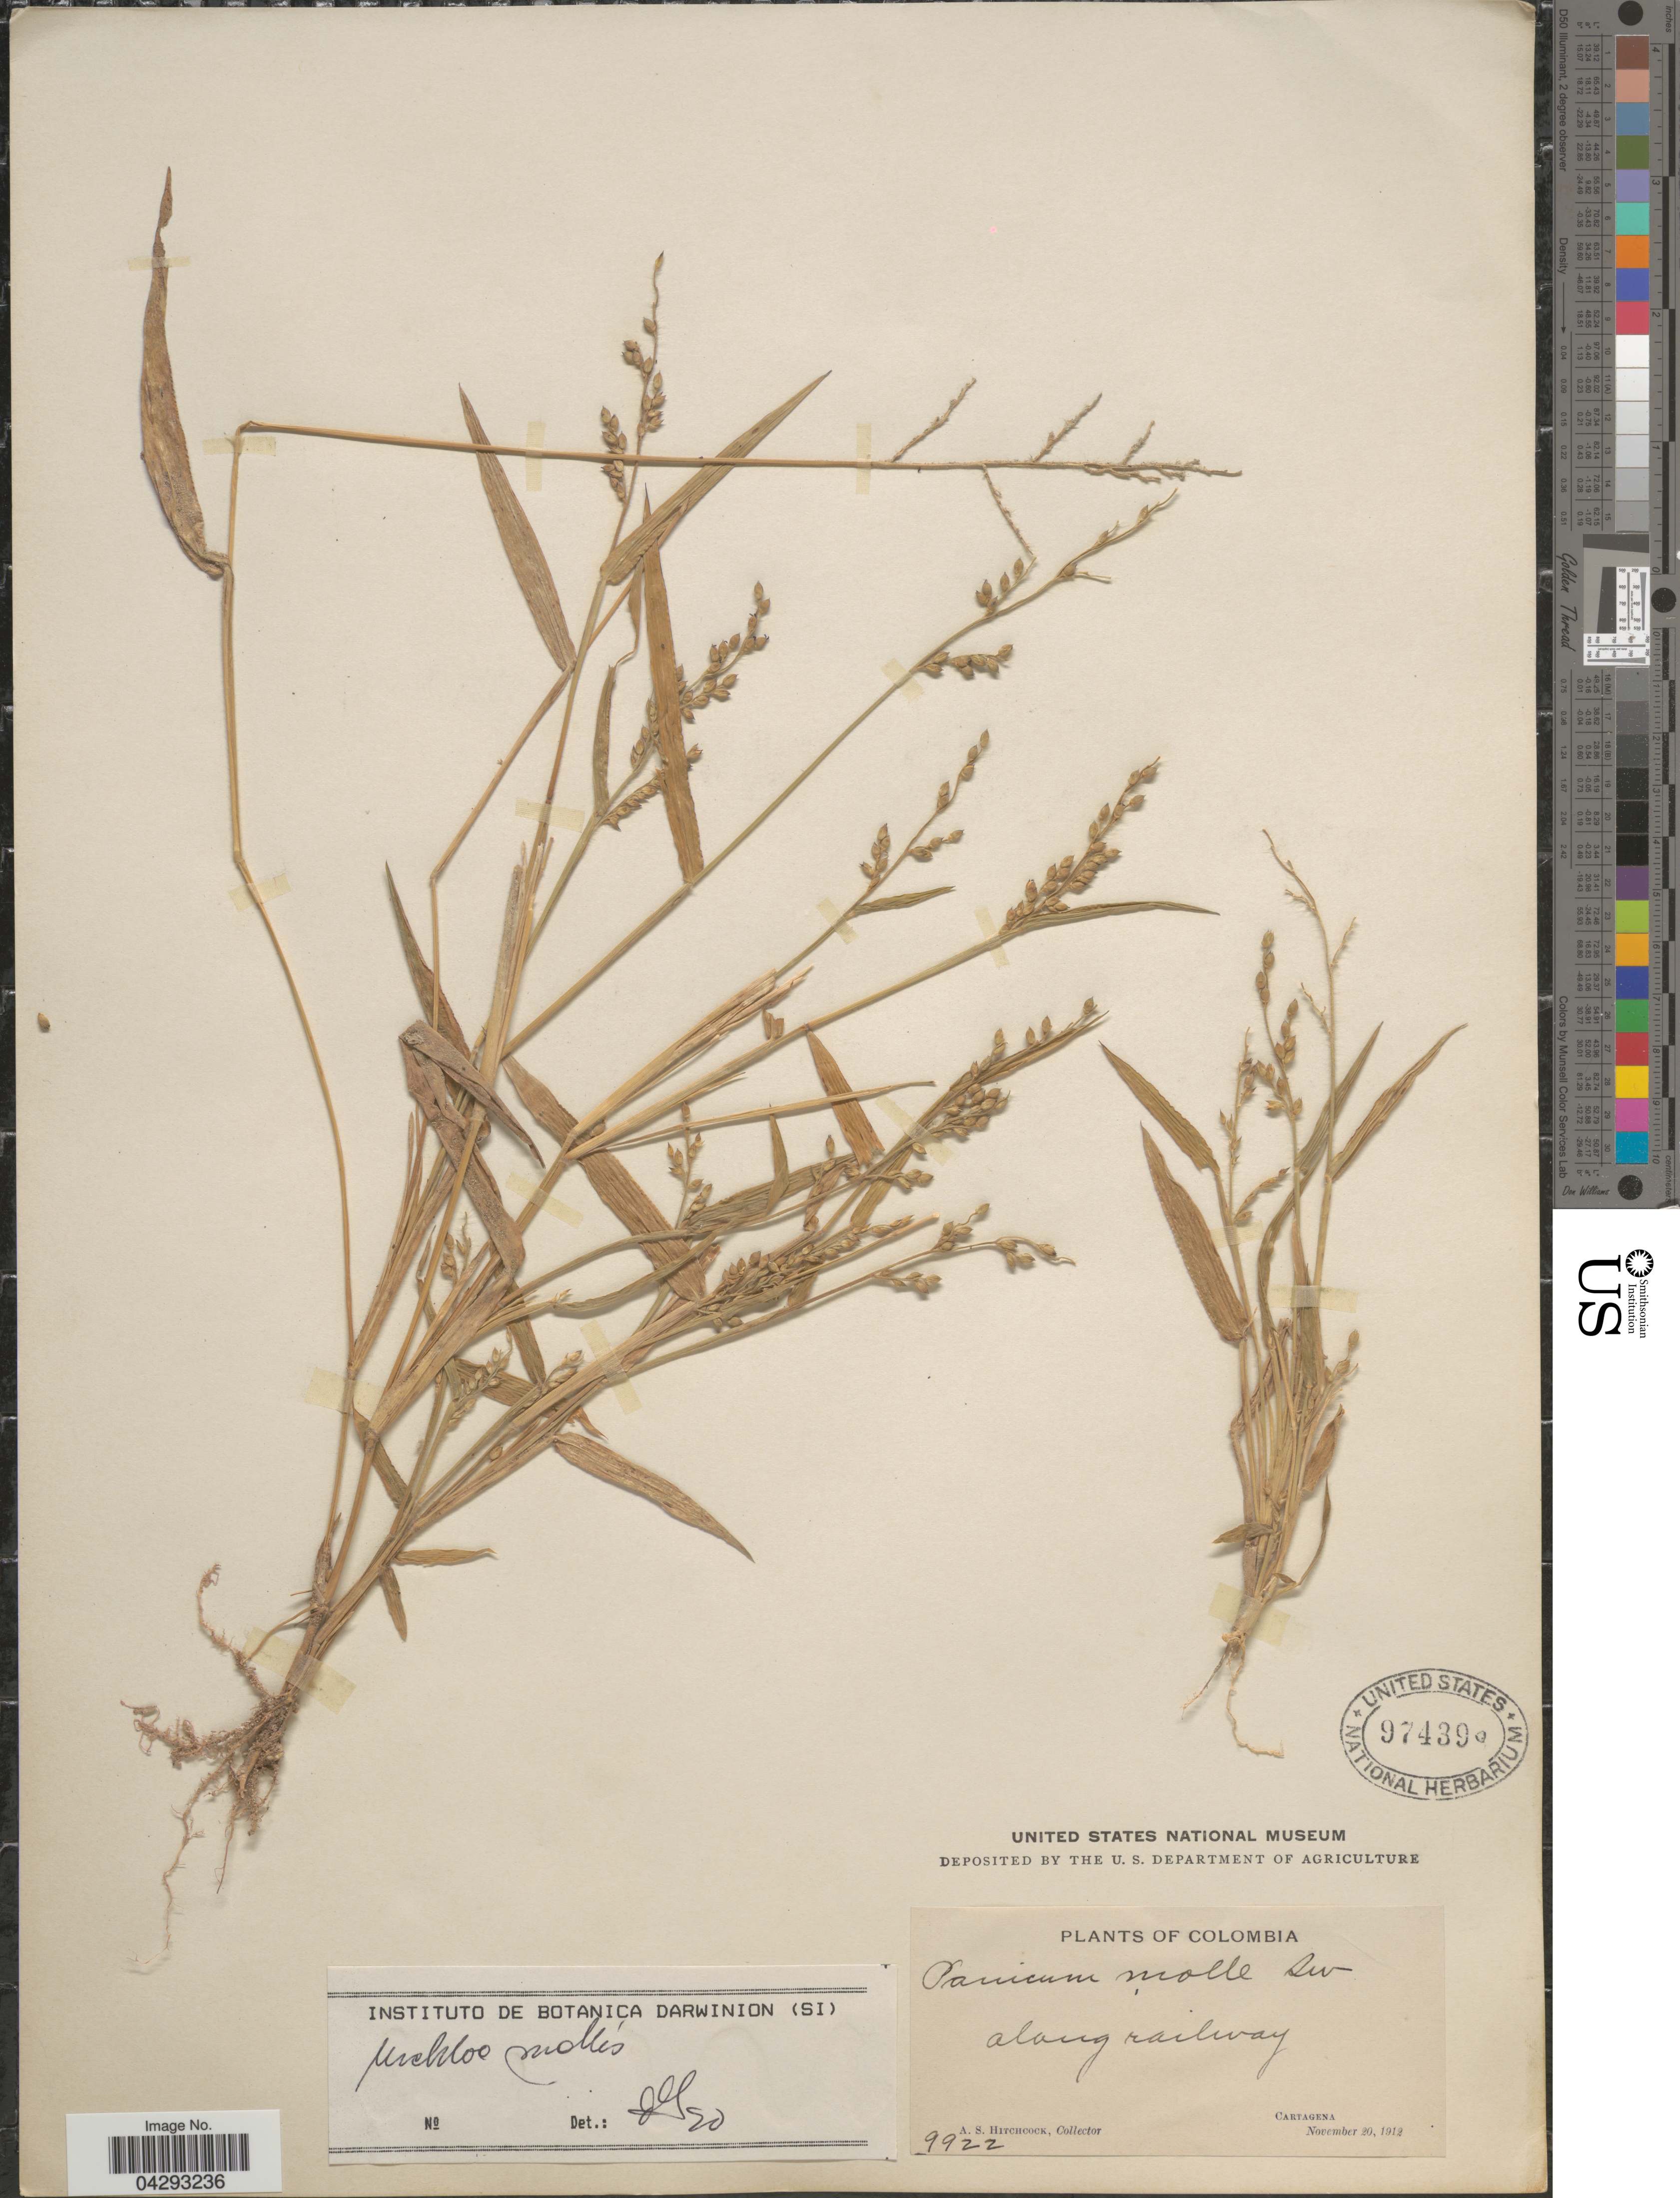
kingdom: Plantae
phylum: Tracheophyta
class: Liliopsida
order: Poales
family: Poaceae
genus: Urochloa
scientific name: Urochloa mollis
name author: (Sw.) Morrone & Zuloaga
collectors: A. S. Hitchcock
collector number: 9922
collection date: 1912-11-20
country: Colombia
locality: Along railway. Cartagena.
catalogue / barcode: US 974390